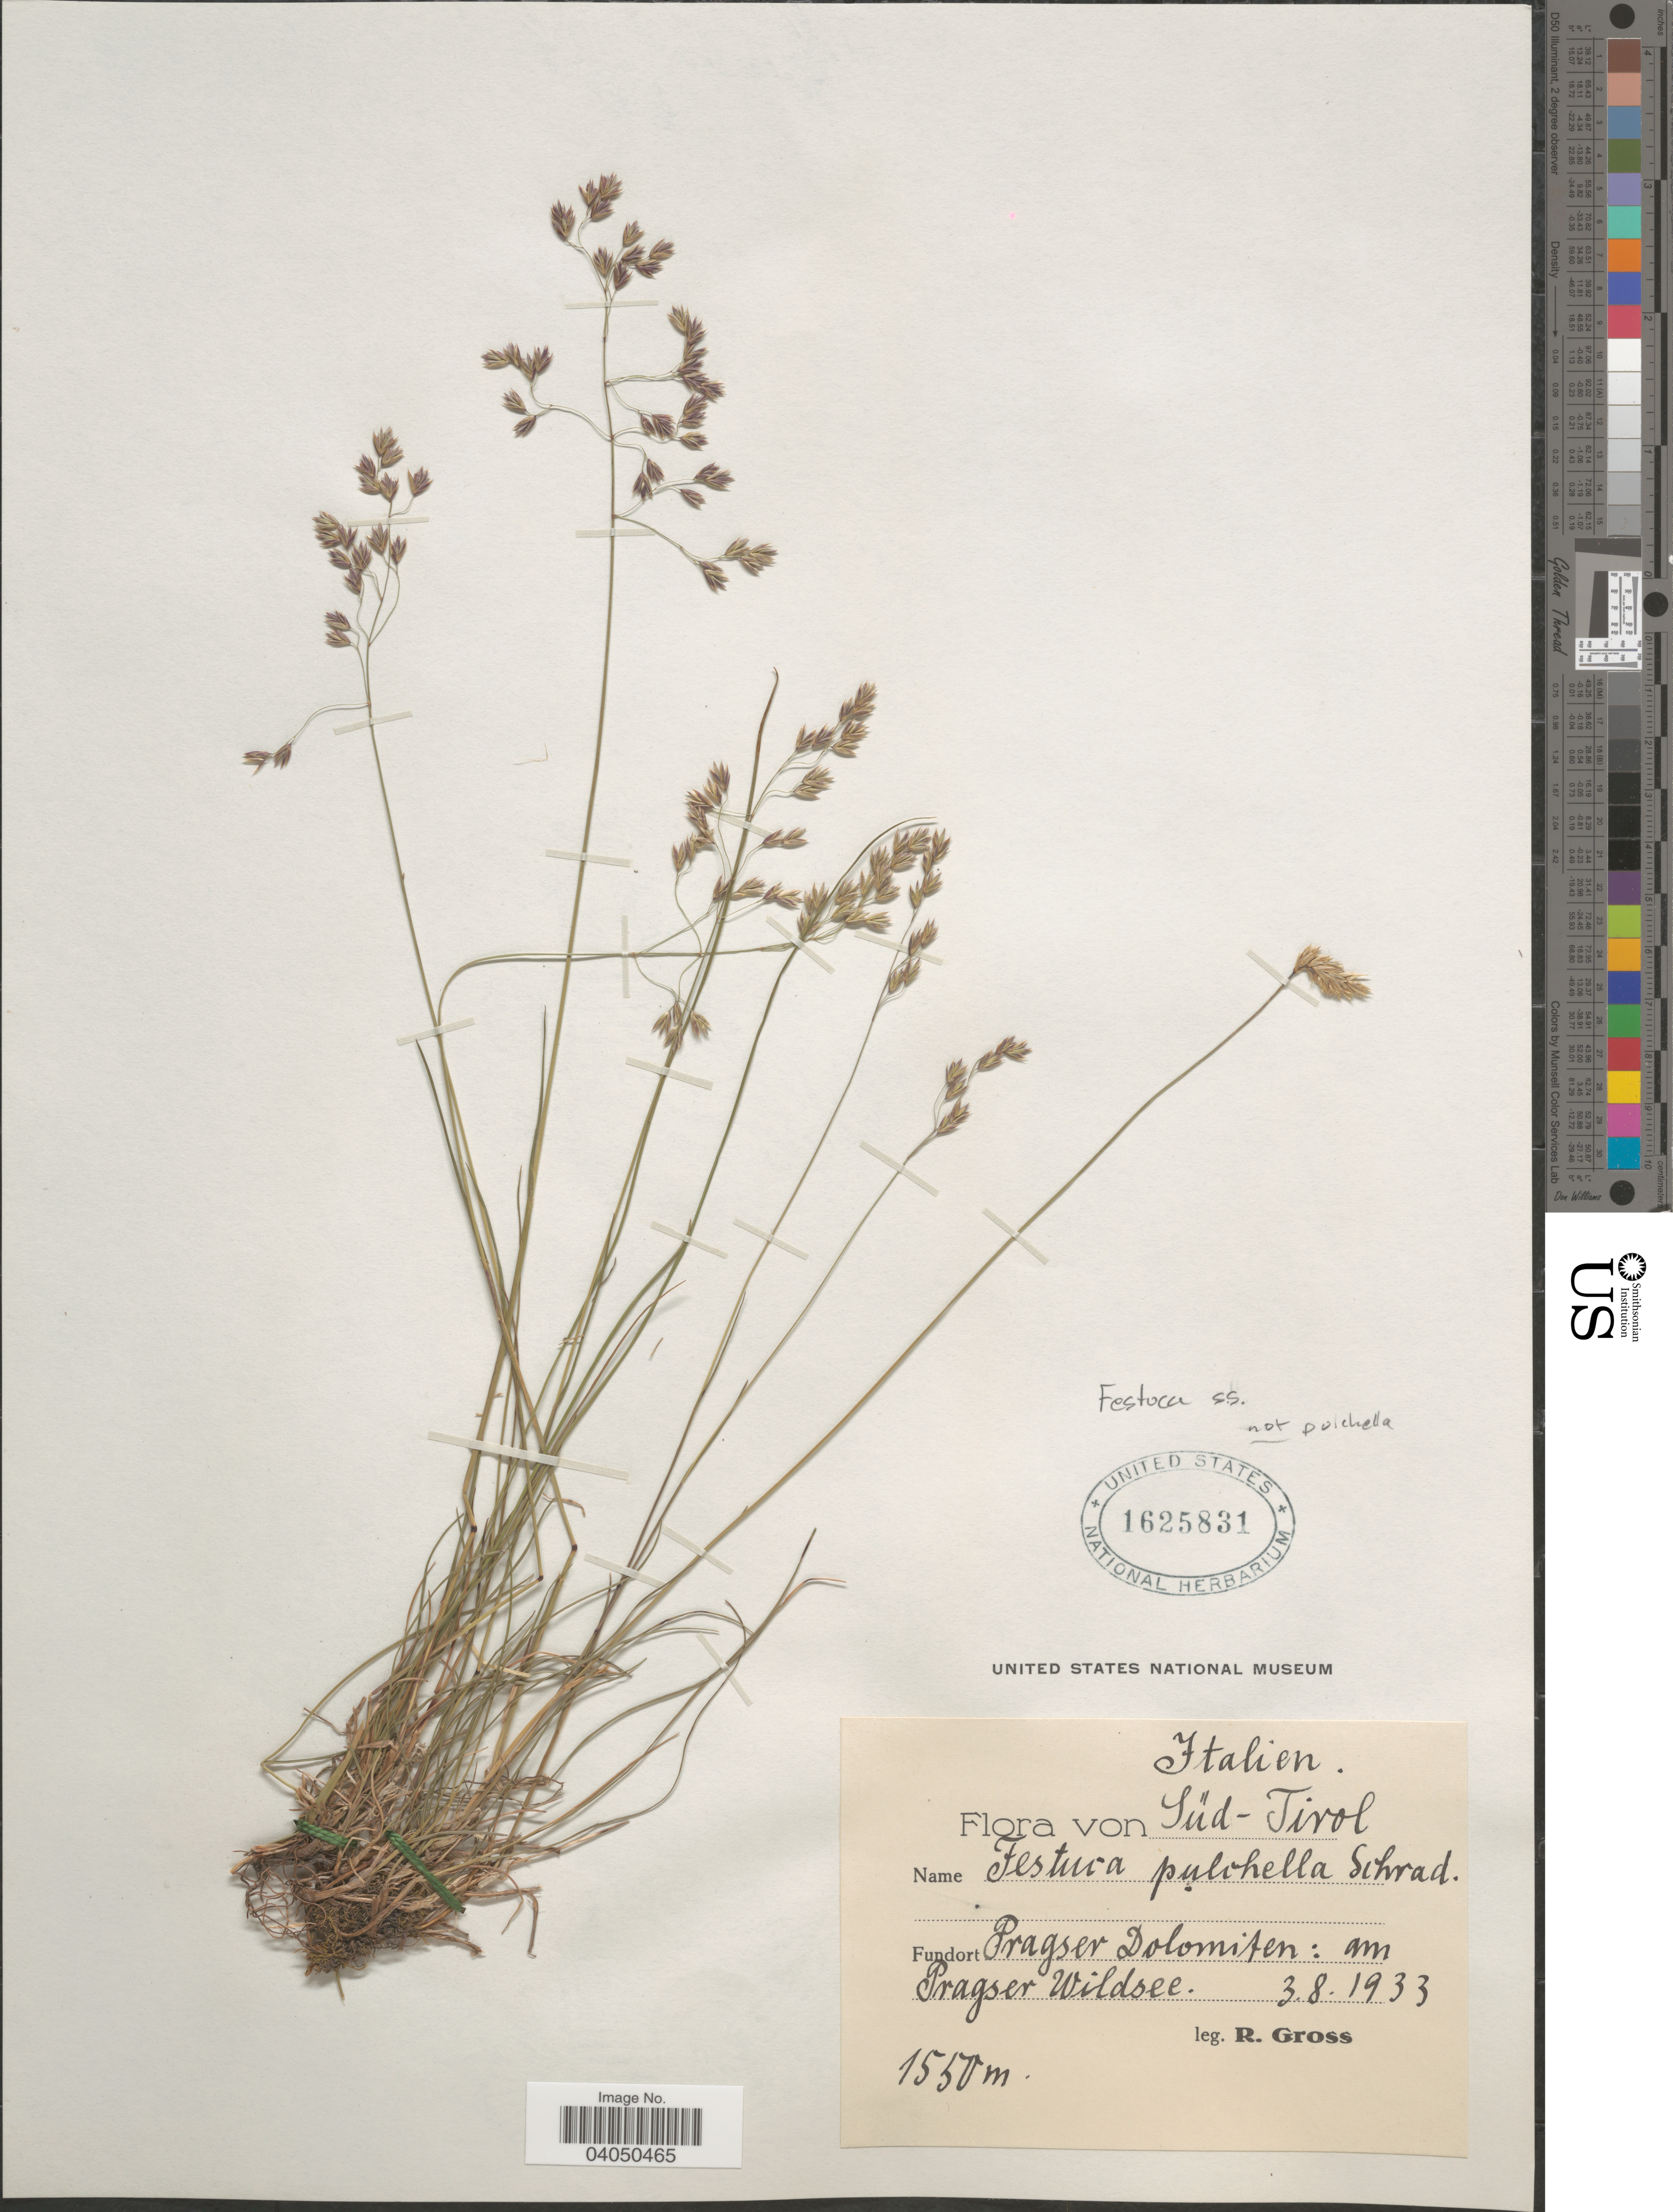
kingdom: Plantae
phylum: Tracheophyta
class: Liliopsida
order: Poales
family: Poaceae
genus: Festuca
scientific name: Festuca sp.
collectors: R. Gross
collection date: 1933-08-03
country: Italy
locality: Italien. Süd-Tirol. Pragser Dolomiten: am Pragser Wildsee.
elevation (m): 1550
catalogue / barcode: US 1625831